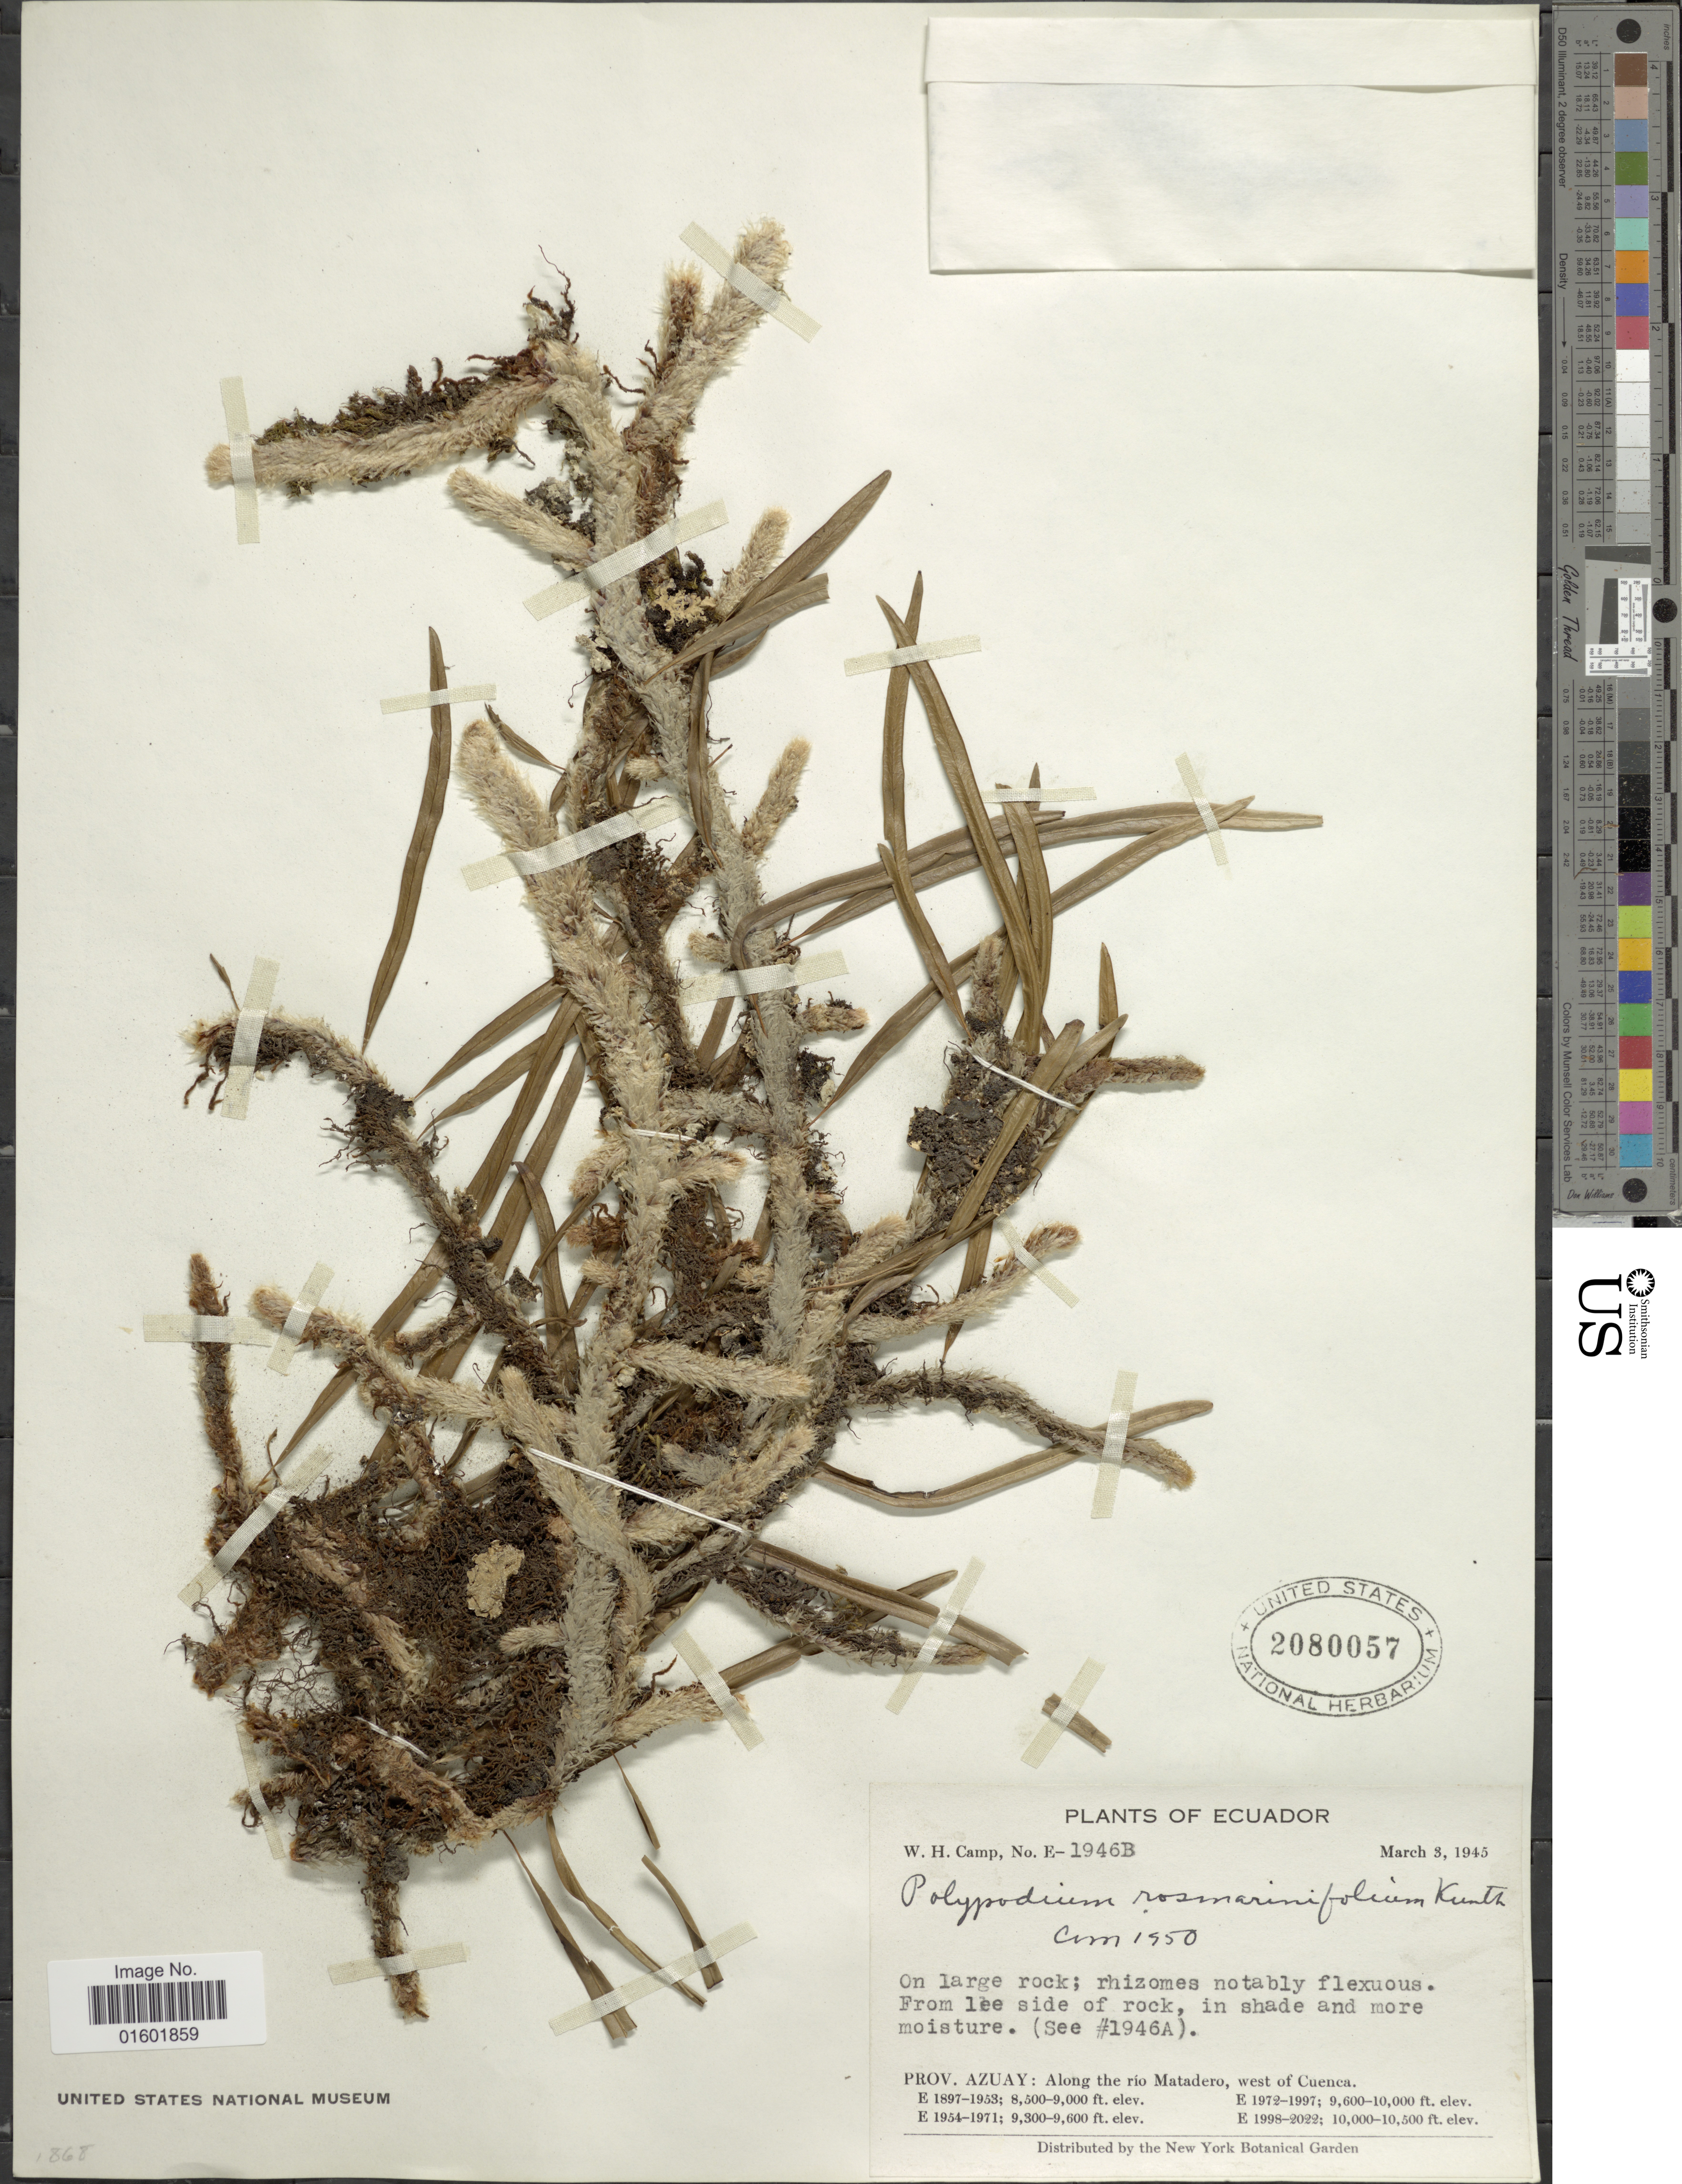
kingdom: Plantae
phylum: Tracheophyta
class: Polypodiopsida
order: Polypodiales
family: Polypodiaceae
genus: Microgramma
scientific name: Microgramma rosmarinifolia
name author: (Kunth) R.M. Tryon & A.F. Tryon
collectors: W. H. Camp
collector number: E1946B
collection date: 1945-03-03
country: Ecuador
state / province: Azuay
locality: Along the rio Matadero, west of Cuenca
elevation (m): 2591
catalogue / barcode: US 2080057